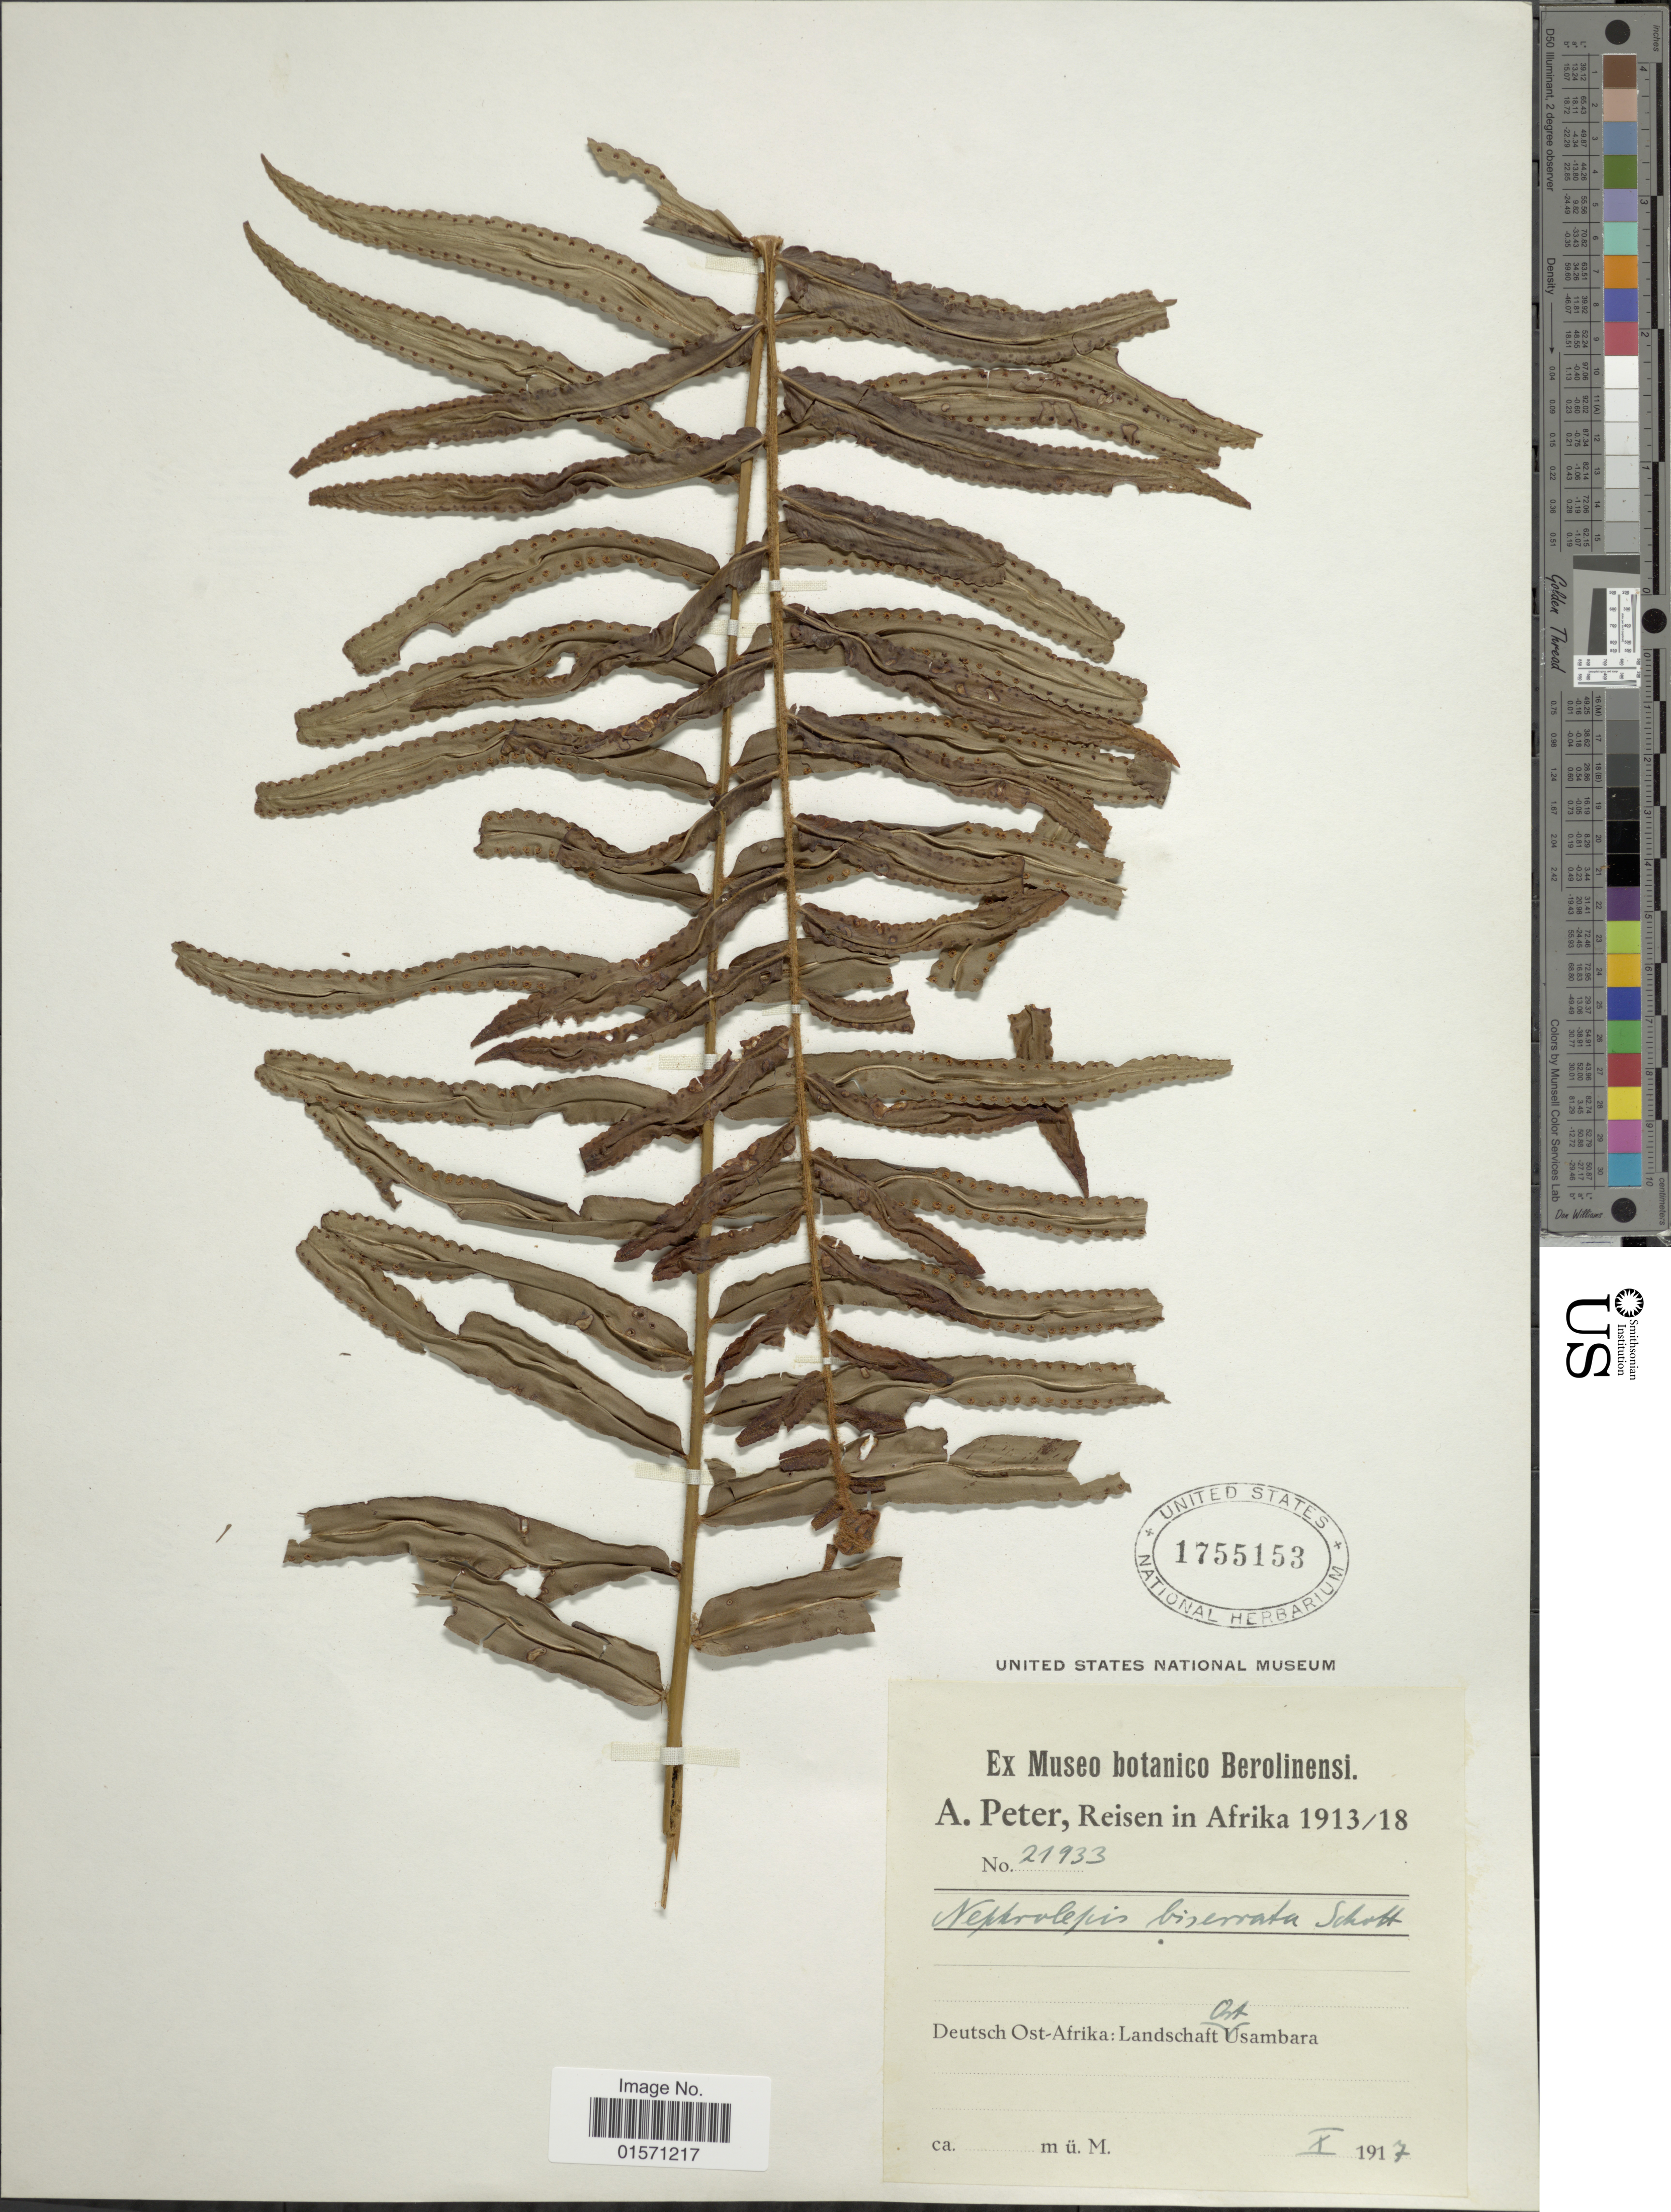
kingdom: Plantae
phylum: Tracheophyta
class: Polypodiopsida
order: Polypodiales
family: Nephrolepidaceae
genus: Nephrolepis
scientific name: Nephrolepis biserrata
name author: (Sw.) Schott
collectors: A. Peter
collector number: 21933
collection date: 1917-10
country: Tanzania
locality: Afrika. Deutsch Ost-Afrika: Landschaft Ost Usambara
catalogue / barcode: US 1755153